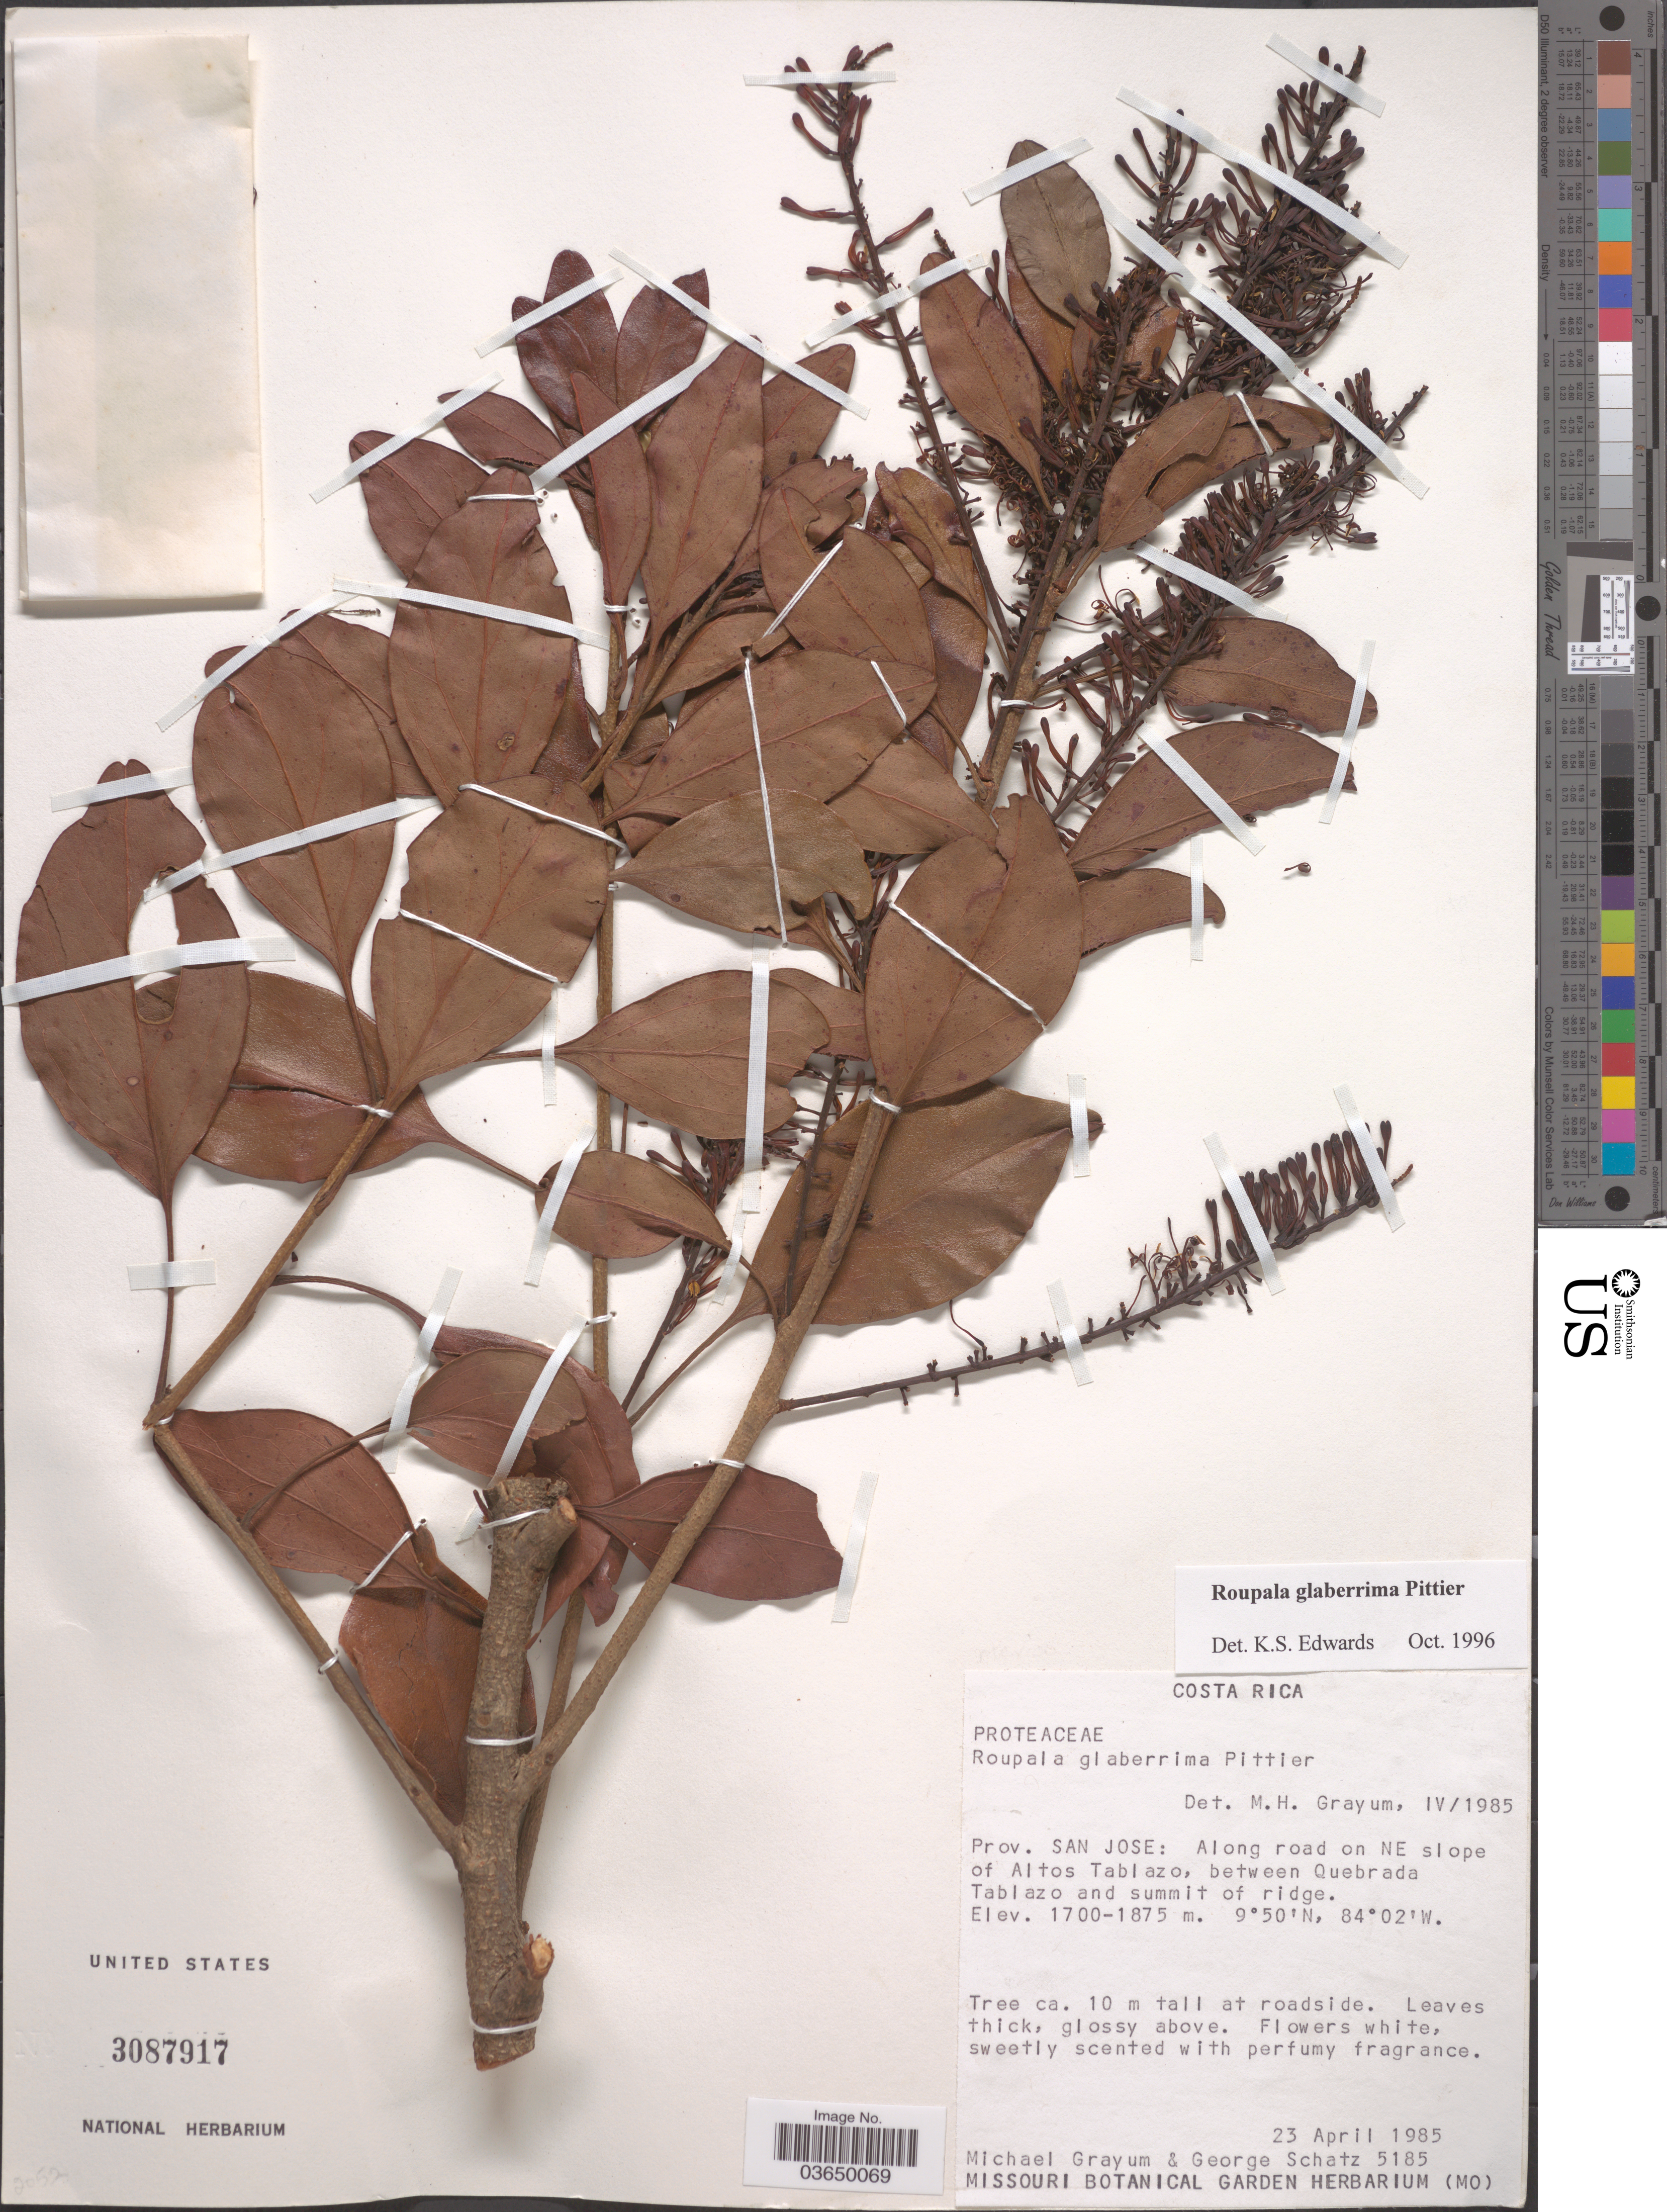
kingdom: Plantae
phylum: Tracheophyta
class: Magnoliopsida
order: Proteales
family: Proteaceae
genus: Roupala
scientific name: Roupala glaberrima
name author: Pittier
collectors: M. H. Grayum & G. Schatz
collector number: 5185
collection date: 1985-04-23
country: Costa Rica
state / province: San José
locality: Along road on NE slope of Altos Tablazo, between Quebrada Tablazo and summit of ridge.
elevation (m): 1700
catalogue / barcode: US 3087917